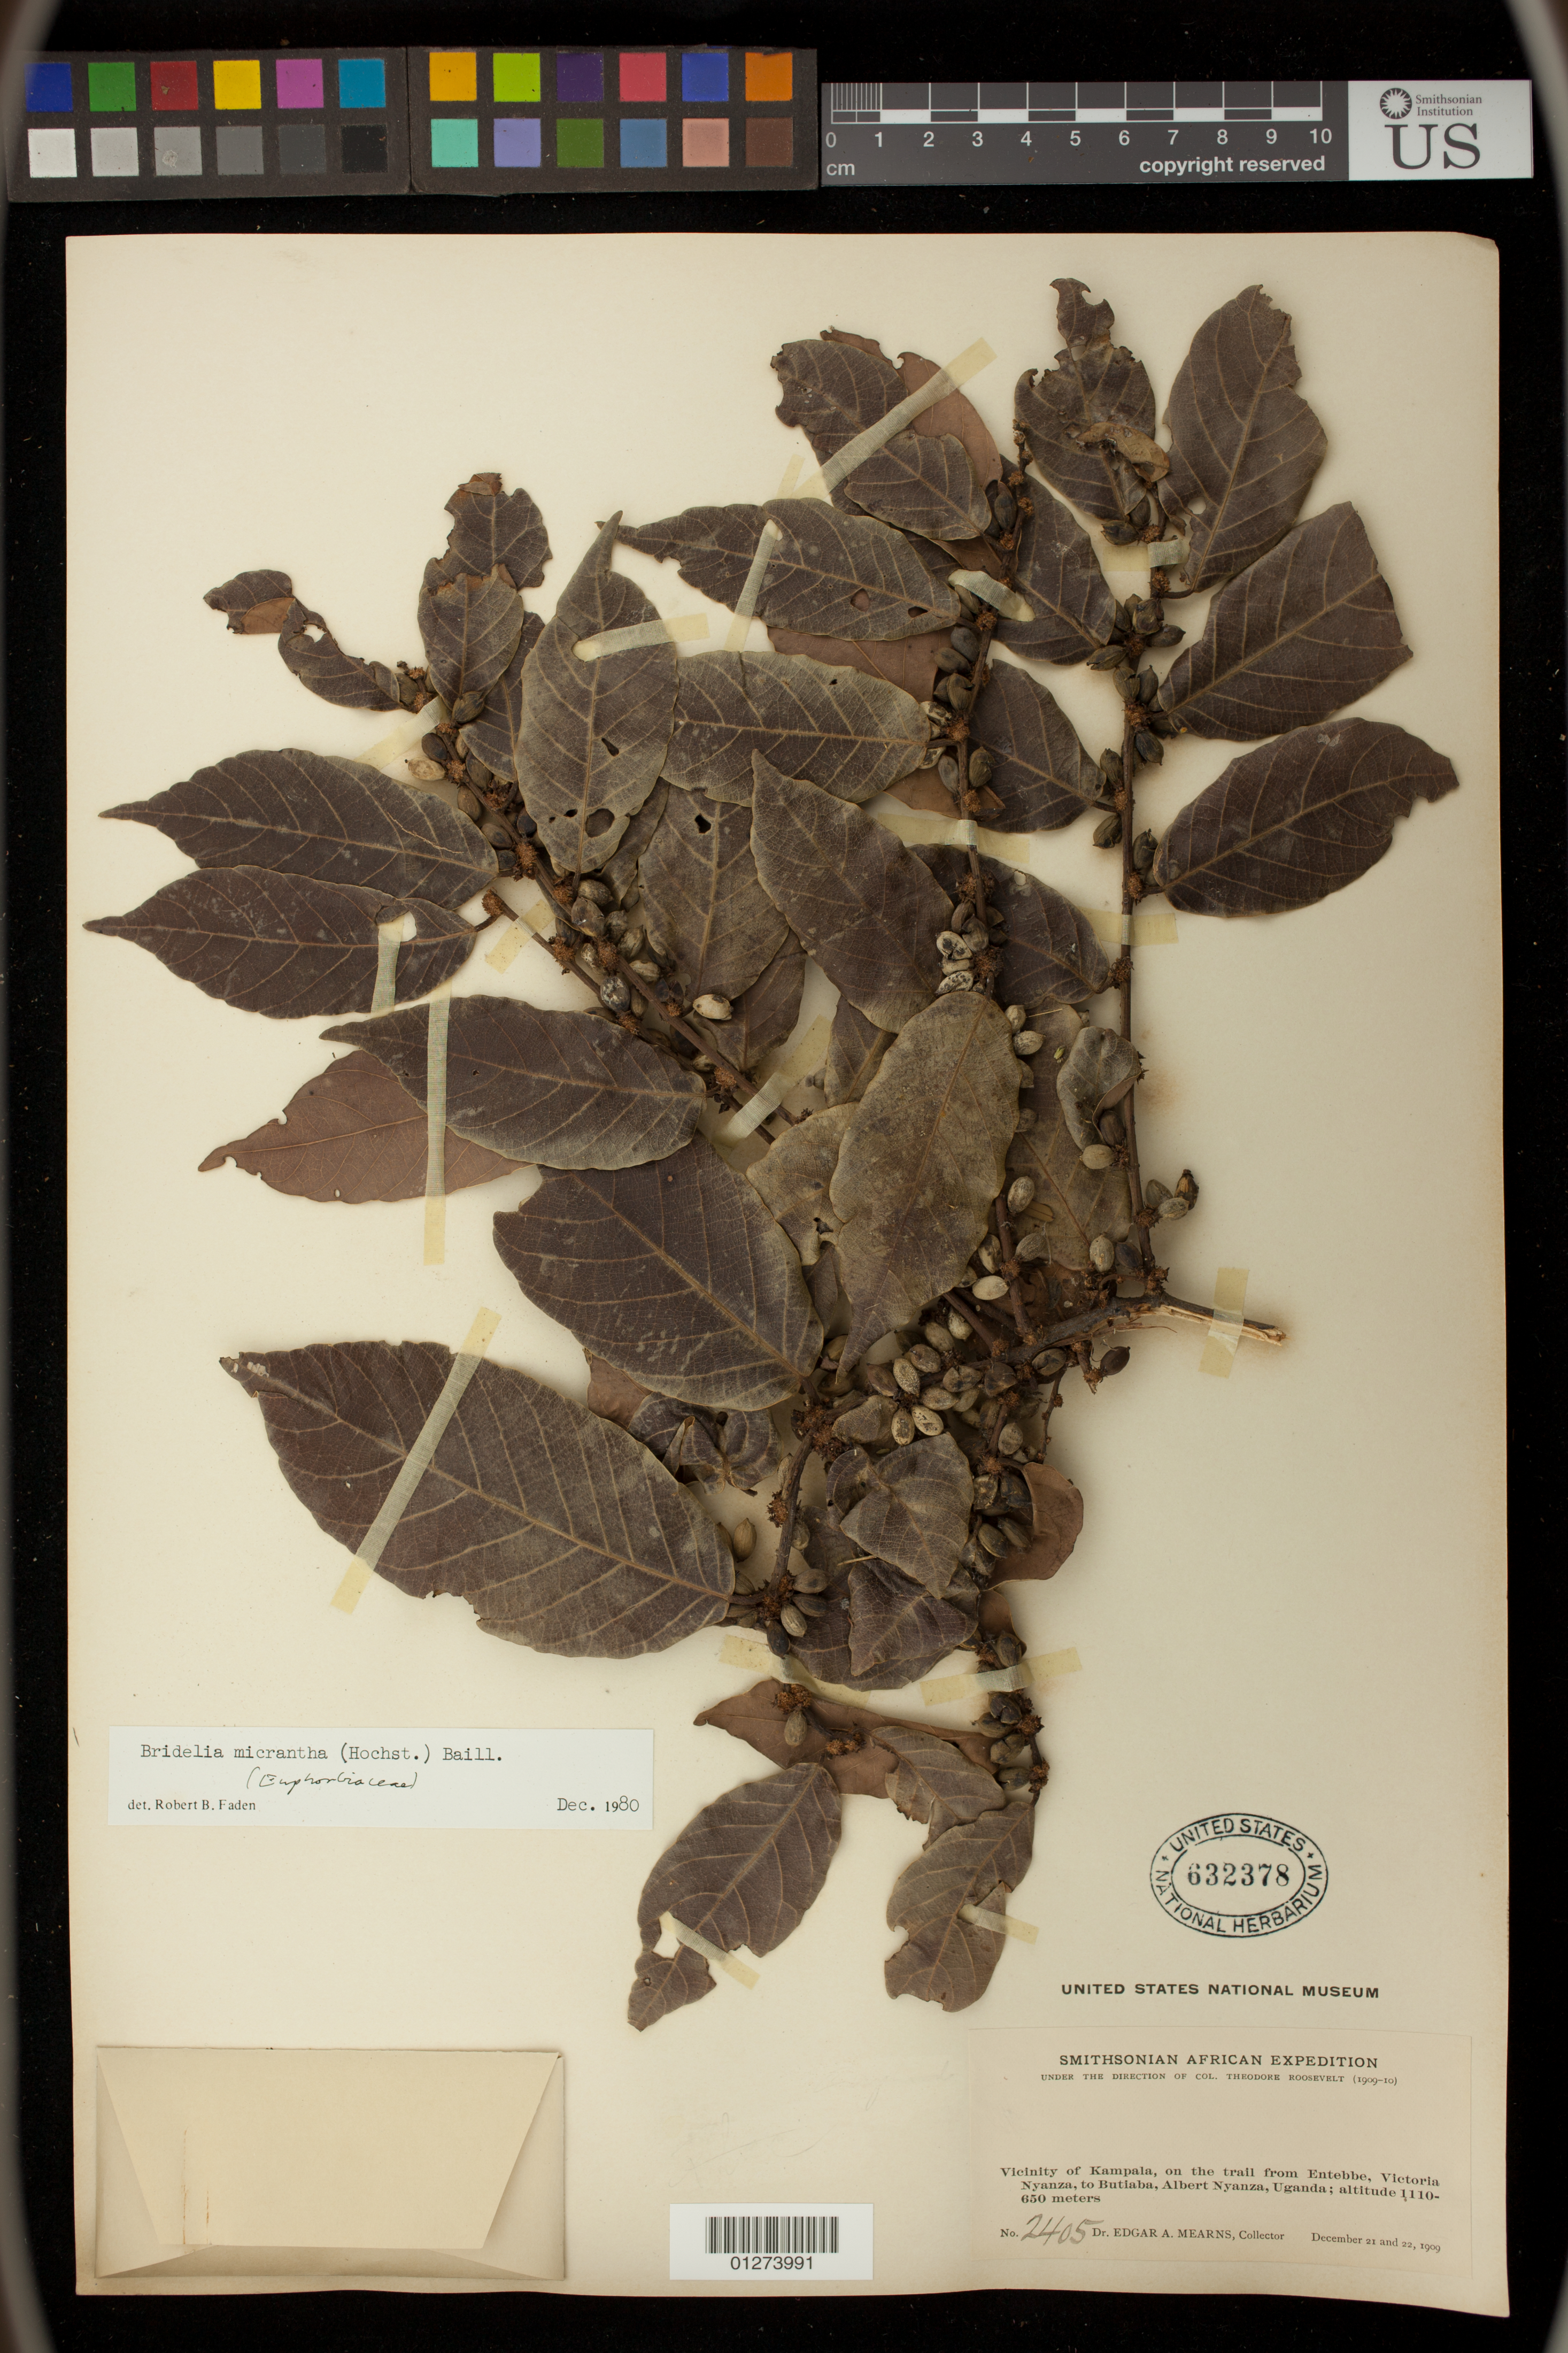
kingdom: Plantae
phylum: Tracheophyta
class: Magnoliopsida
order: Malpighiales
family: Phyllanthaceae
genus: Bridelia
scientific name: Bridelia micrantha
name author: (Hochst.) Baill.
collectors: E. A. Mearns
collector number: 2405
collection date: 1909-12-21/1909-12-22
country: Uganda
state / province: Central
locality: vicinity of Kampala, on the trail from Entebbe, Victoria Nyanza, to Butiaba, Albert Nyanza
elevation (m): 650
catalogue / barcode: US 632378